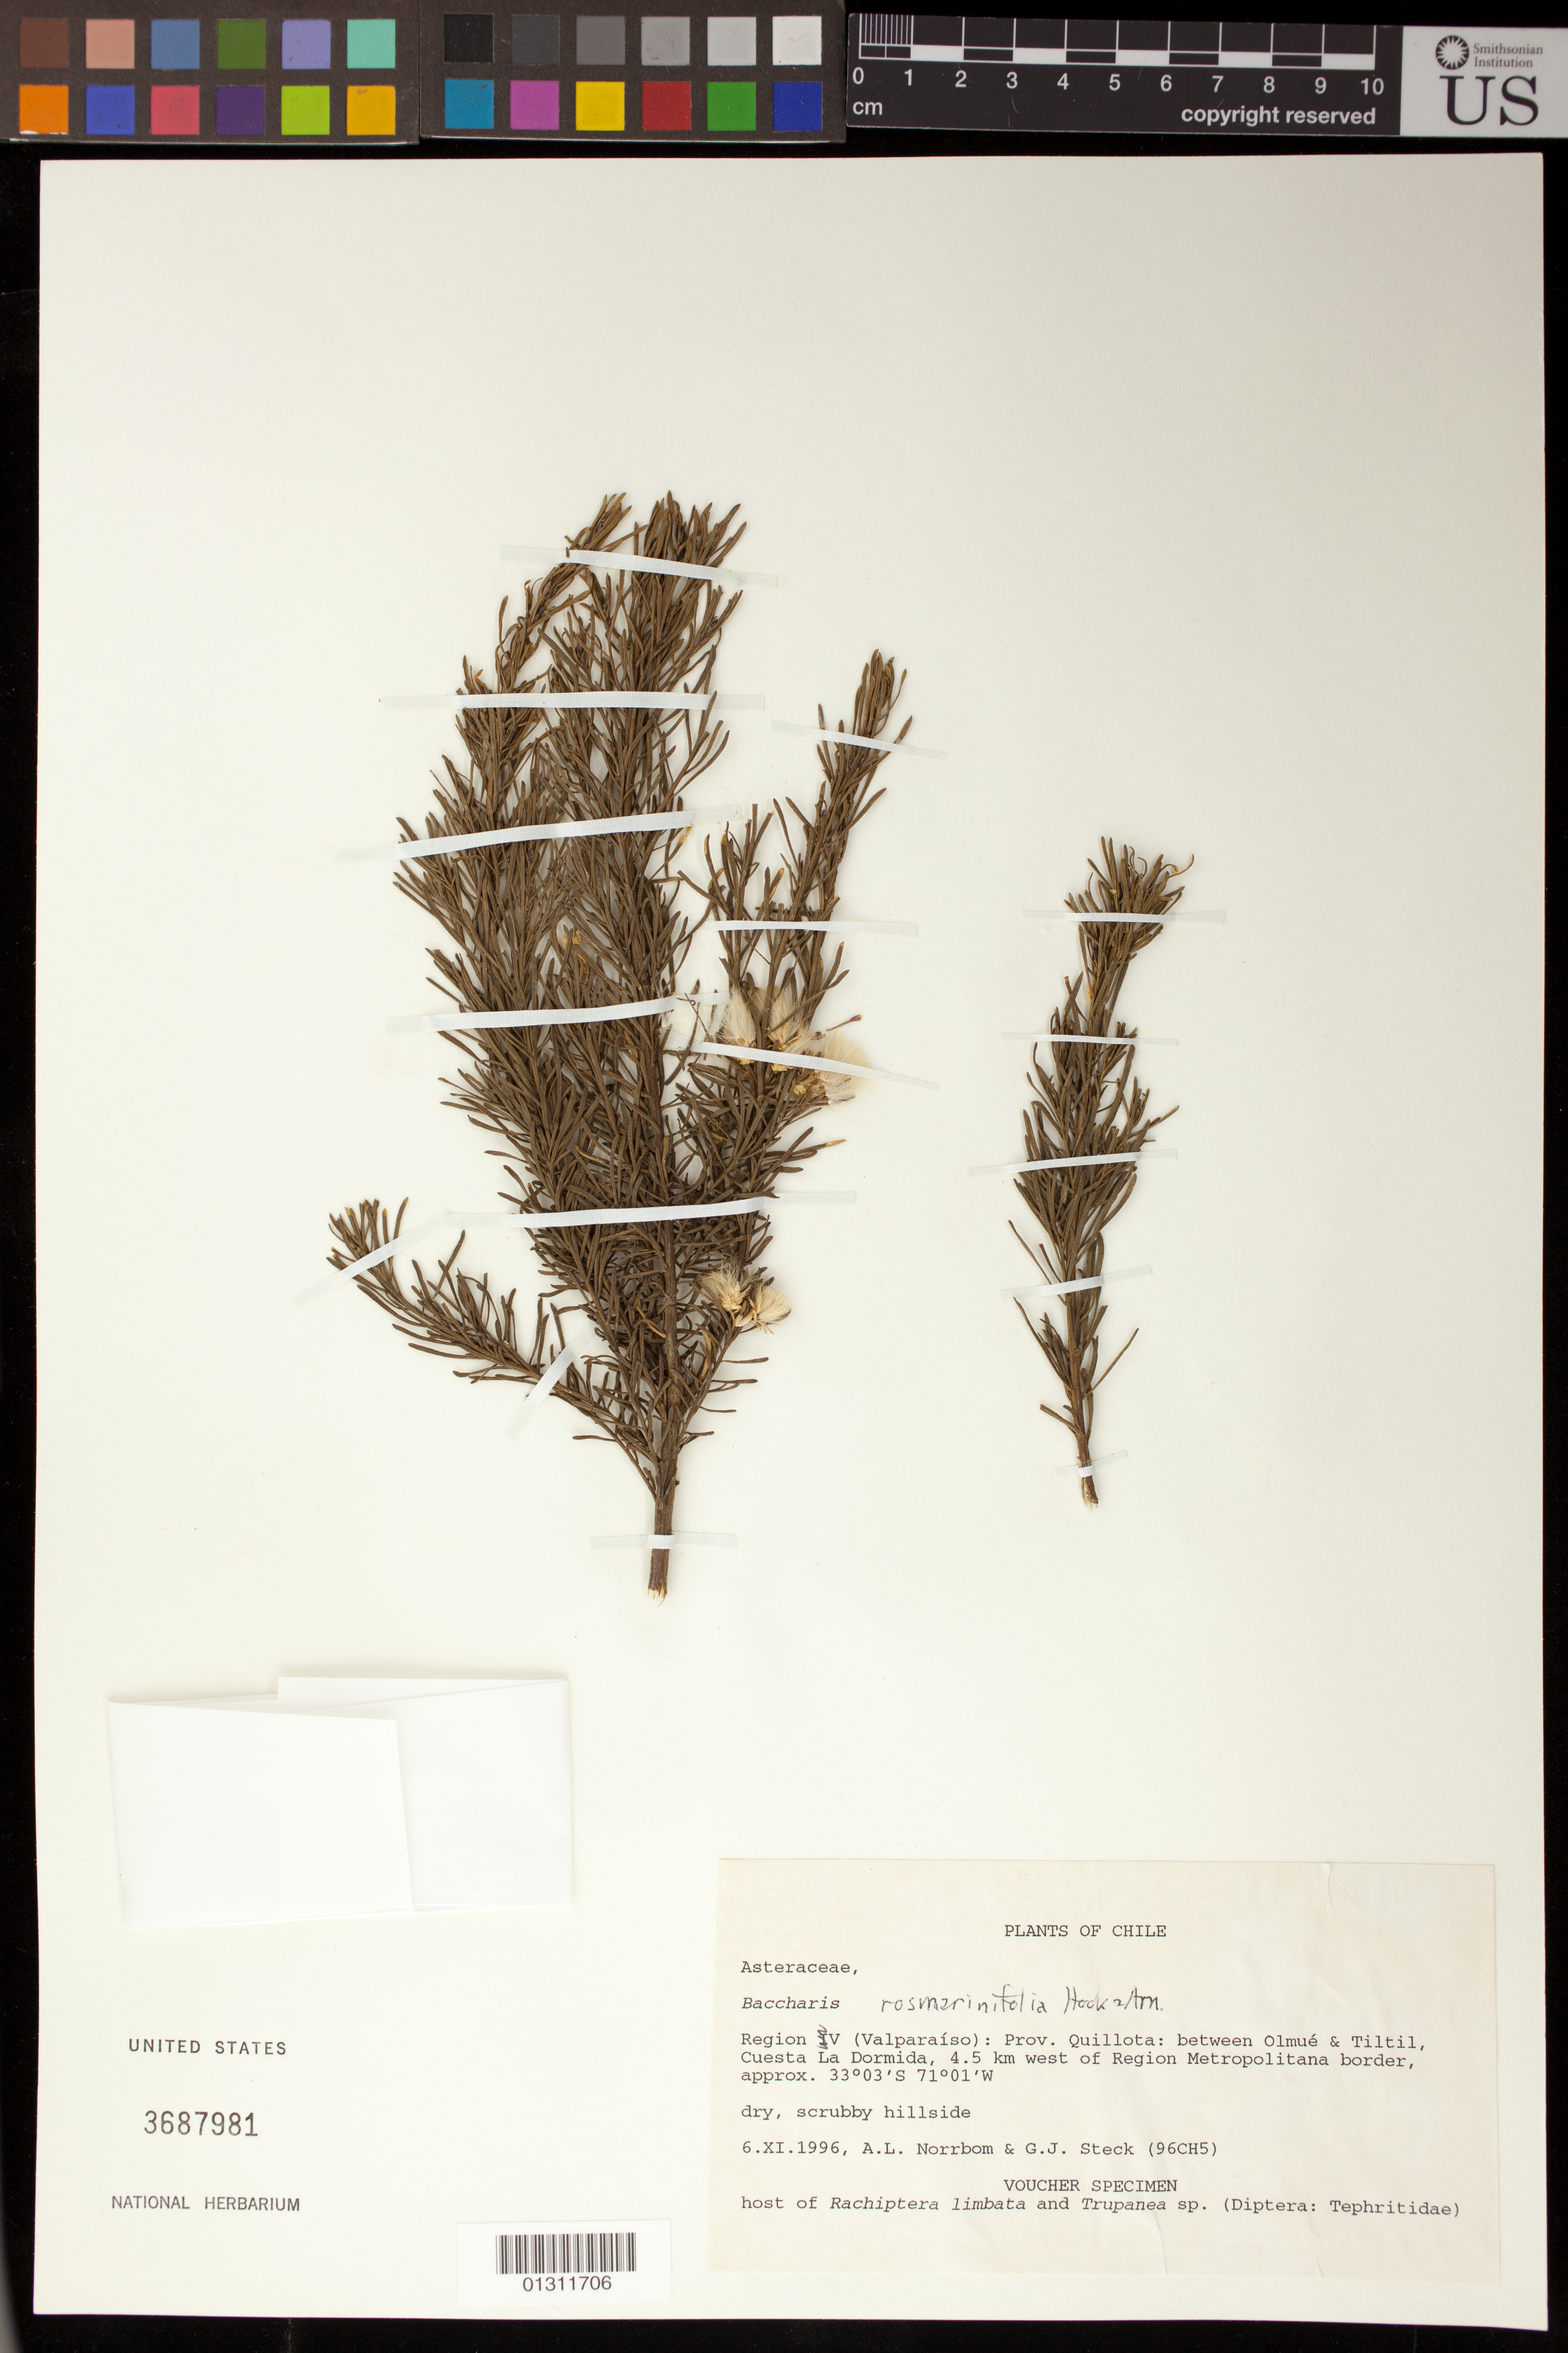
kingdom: Plantae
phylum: Tracheophyta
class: Magnoliopsida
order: Asterales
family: Asteraceae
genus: Baccharis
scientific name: Baccharis linearis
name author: (Ruiz & Pav.) Pers.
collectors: A. L. Norrbom & G. Steck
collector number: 96CH5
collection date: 1996-11-06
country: Chile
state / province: Valparaíso (V)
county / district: Quillota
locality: between Olmue and Tiltil, Cuesta La Dormida, 4.5 km W of Region Metropolitana border.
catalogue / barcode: US 3687981